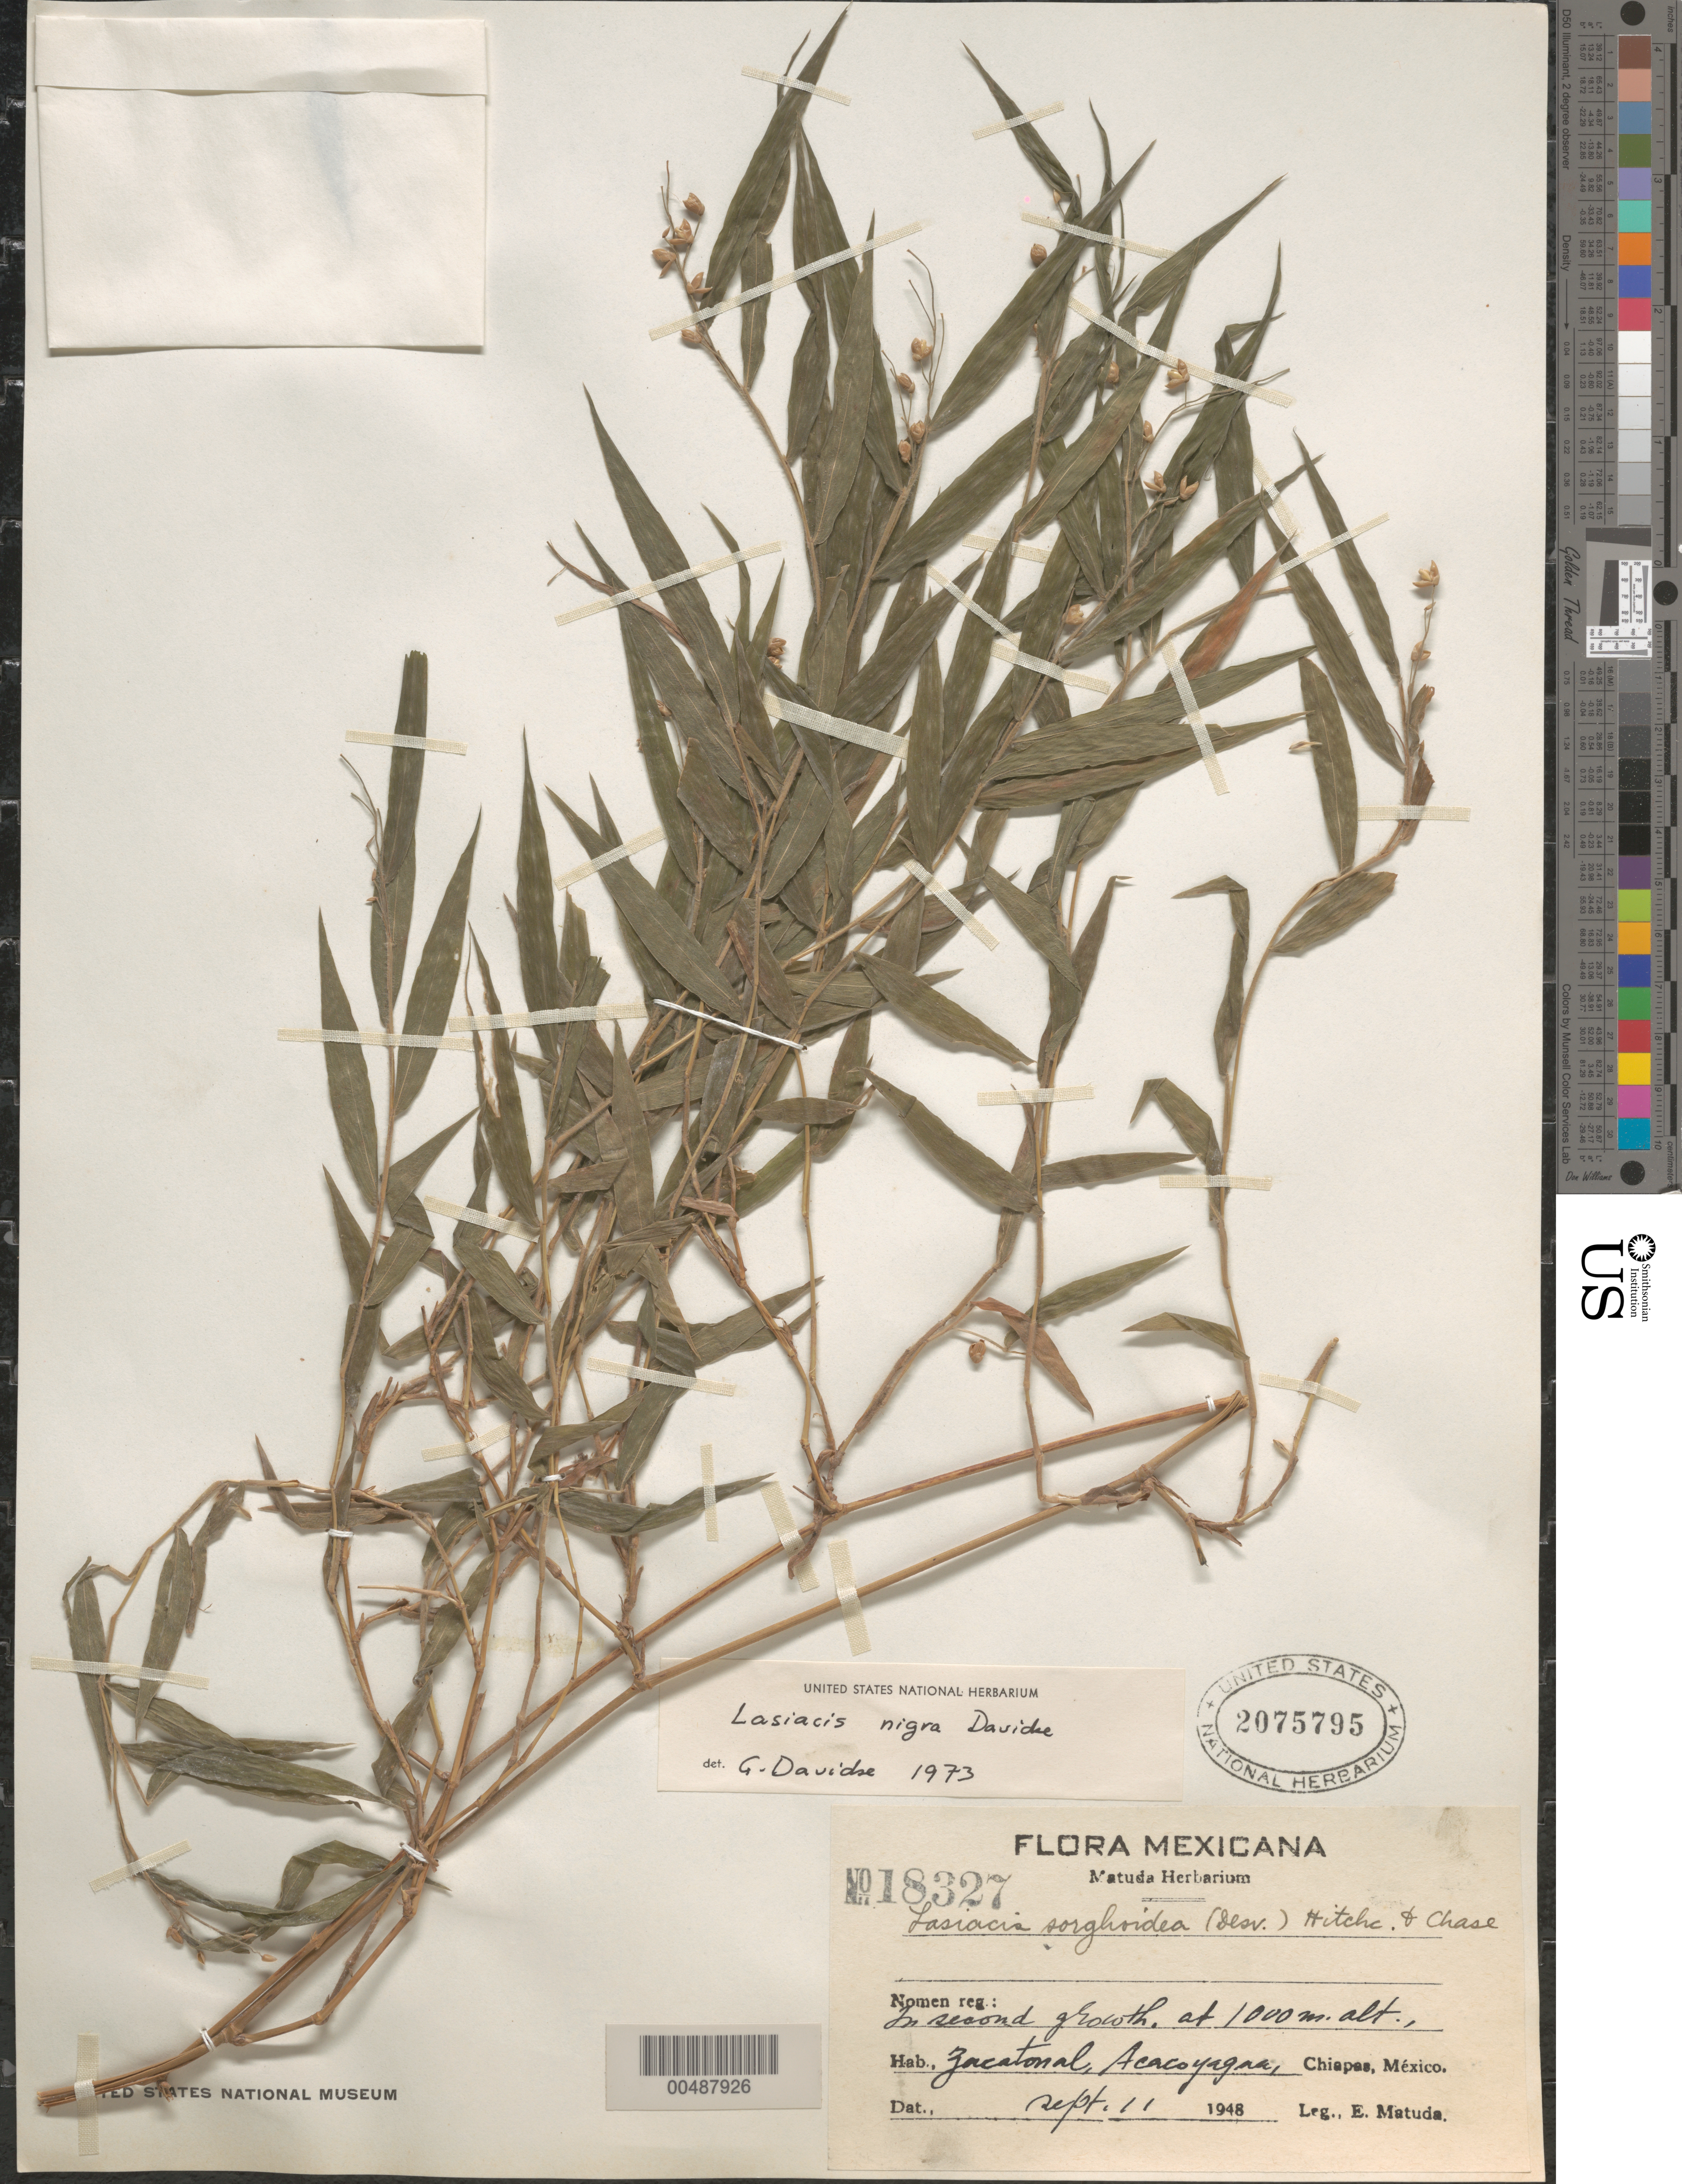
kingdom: Plantae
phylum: Tracheophyta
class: Liliopsida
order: Poales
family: Poaceae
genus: Lasiacis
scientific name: Lasiacis maxonii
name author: Swallen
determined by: Davidse, Gerrit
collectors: E. Matuda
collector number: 18327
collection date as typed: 11 Sep 1948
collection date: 1948-09-11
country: Mexico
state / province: Chiapas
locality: Zacatonal Acacoyagua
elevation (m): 1000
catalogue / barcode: US 2075795